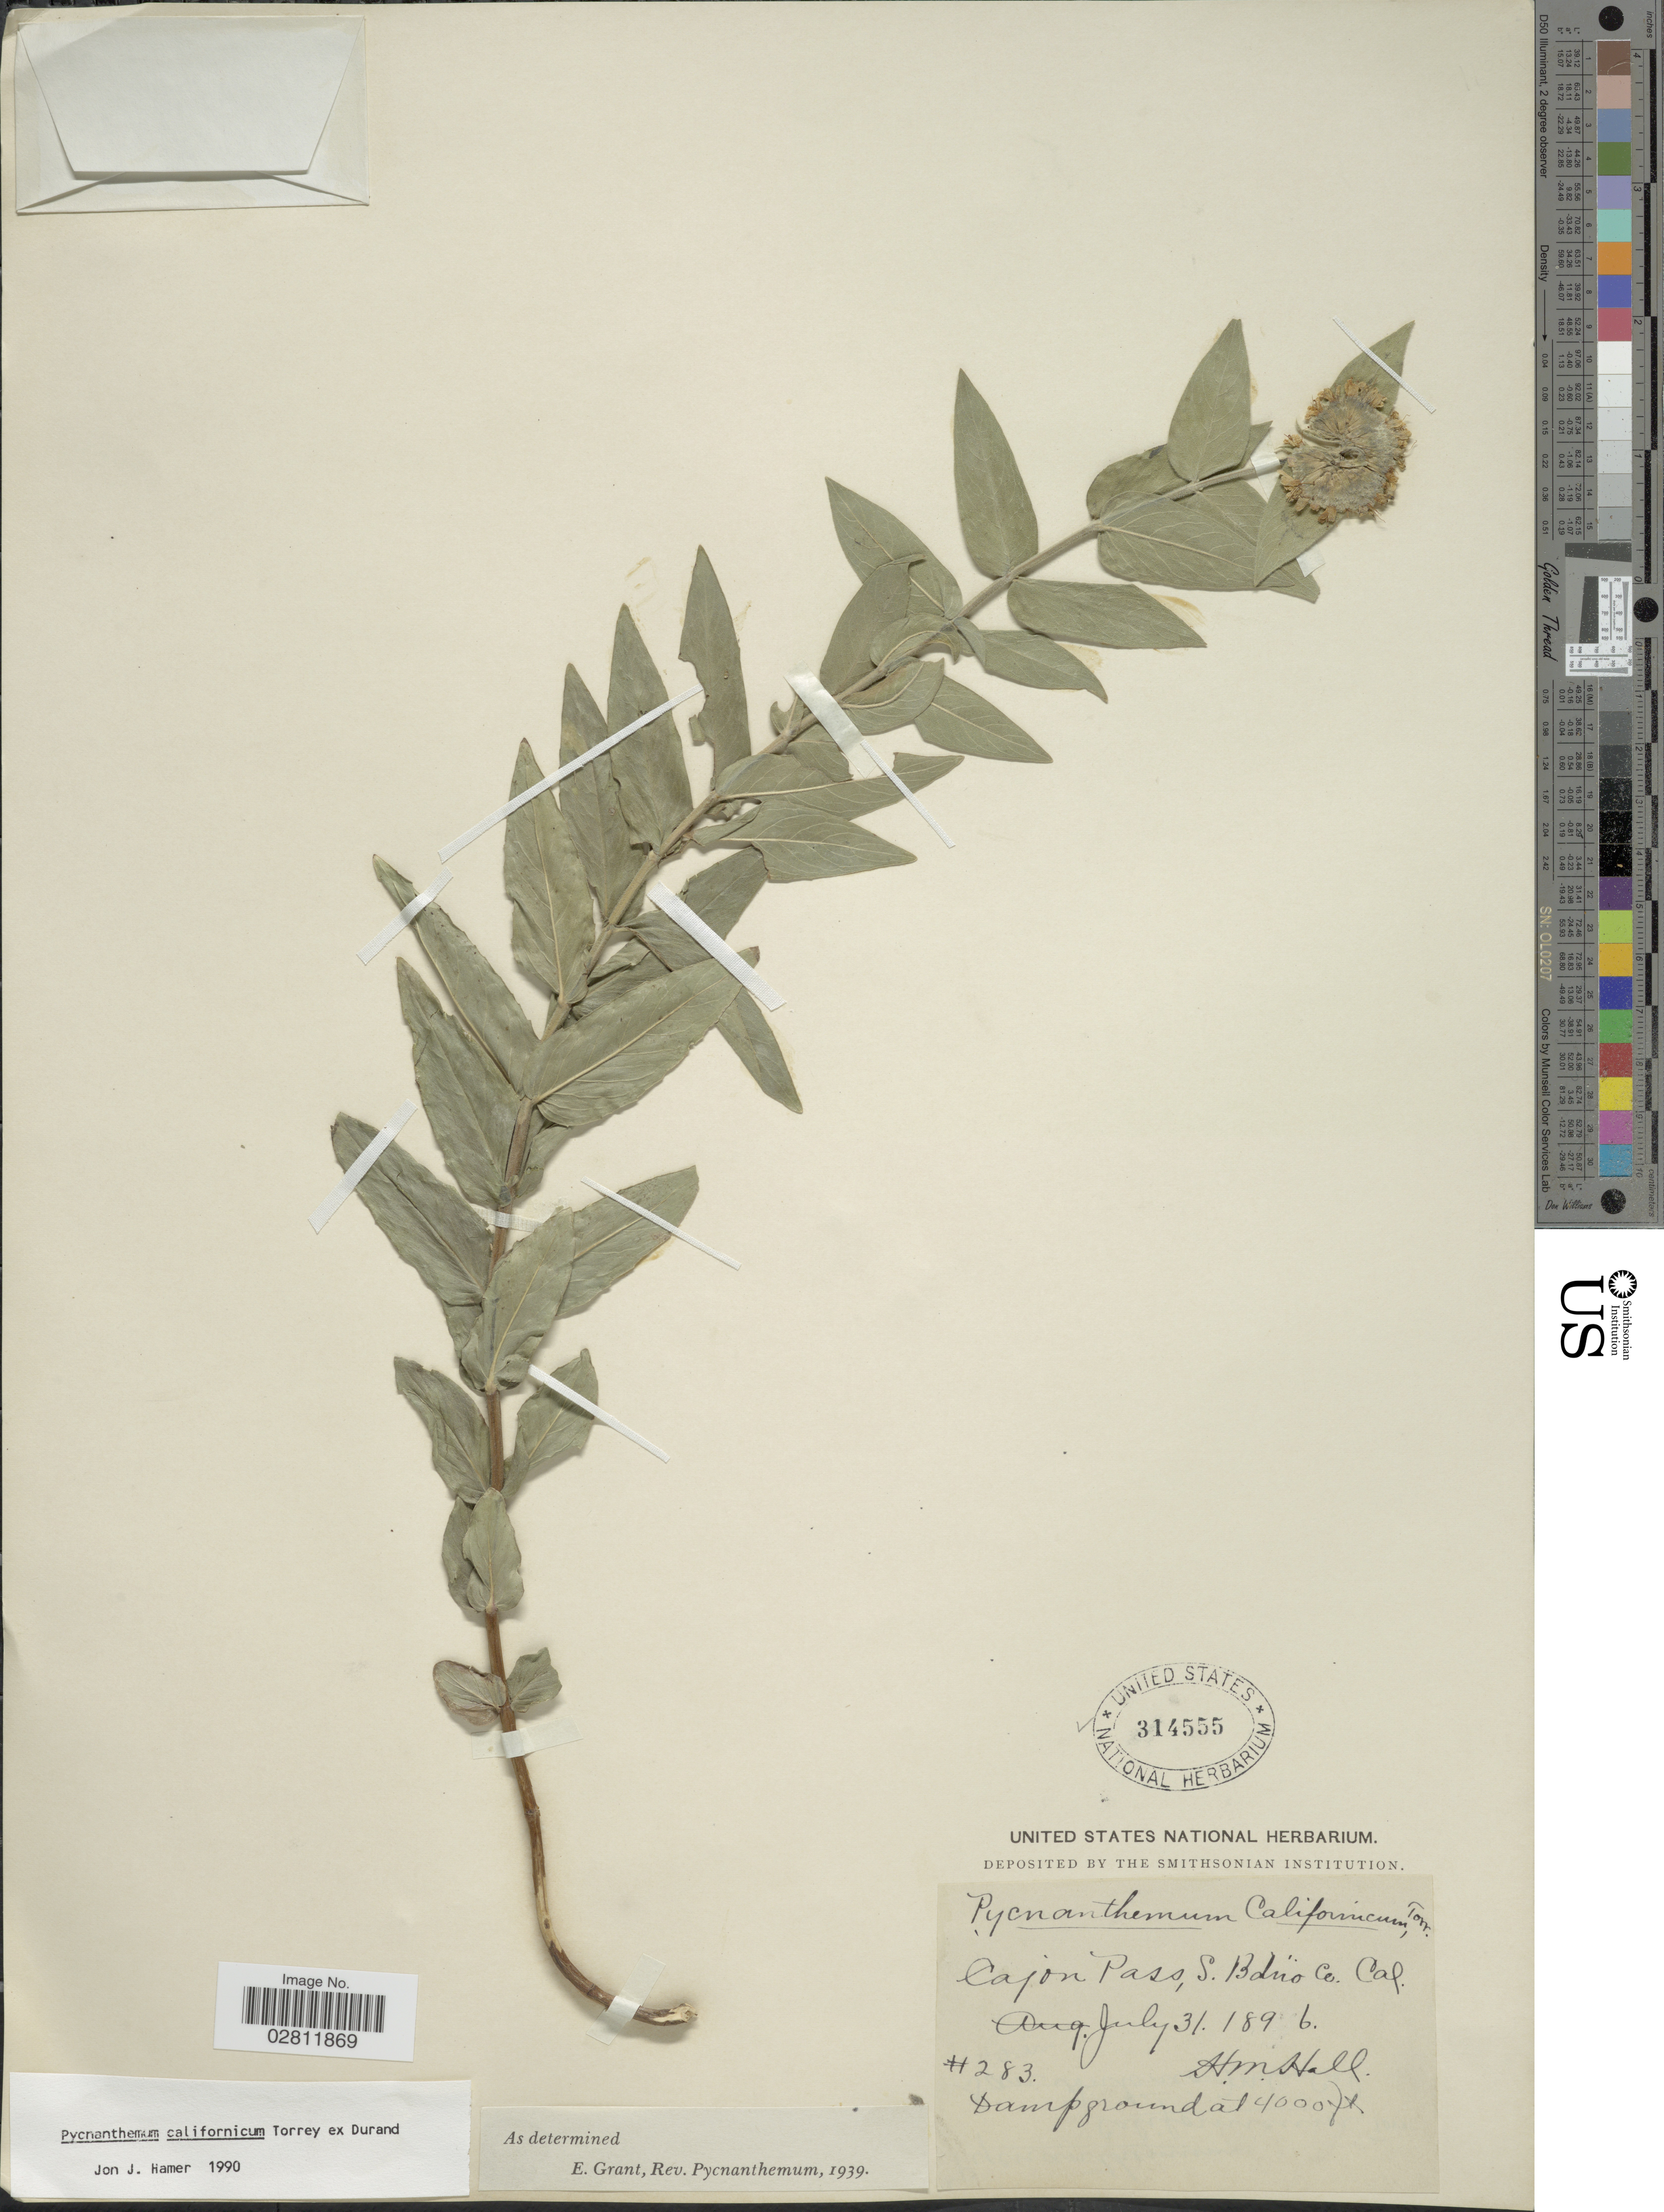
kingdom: Plantae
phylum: Tracheophyta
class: Magnoliopsida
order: Lamiales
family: Lamiaceae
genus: Pycnanthemum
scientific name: Pycnanthemum californicum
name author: Torr. ex Durand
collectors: H. M. Hall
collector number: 283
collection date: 1896-08-31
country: United States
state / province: California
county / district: San Bernardino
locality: Cajon Pass, S. Bdno Co.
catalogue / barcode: US 314555